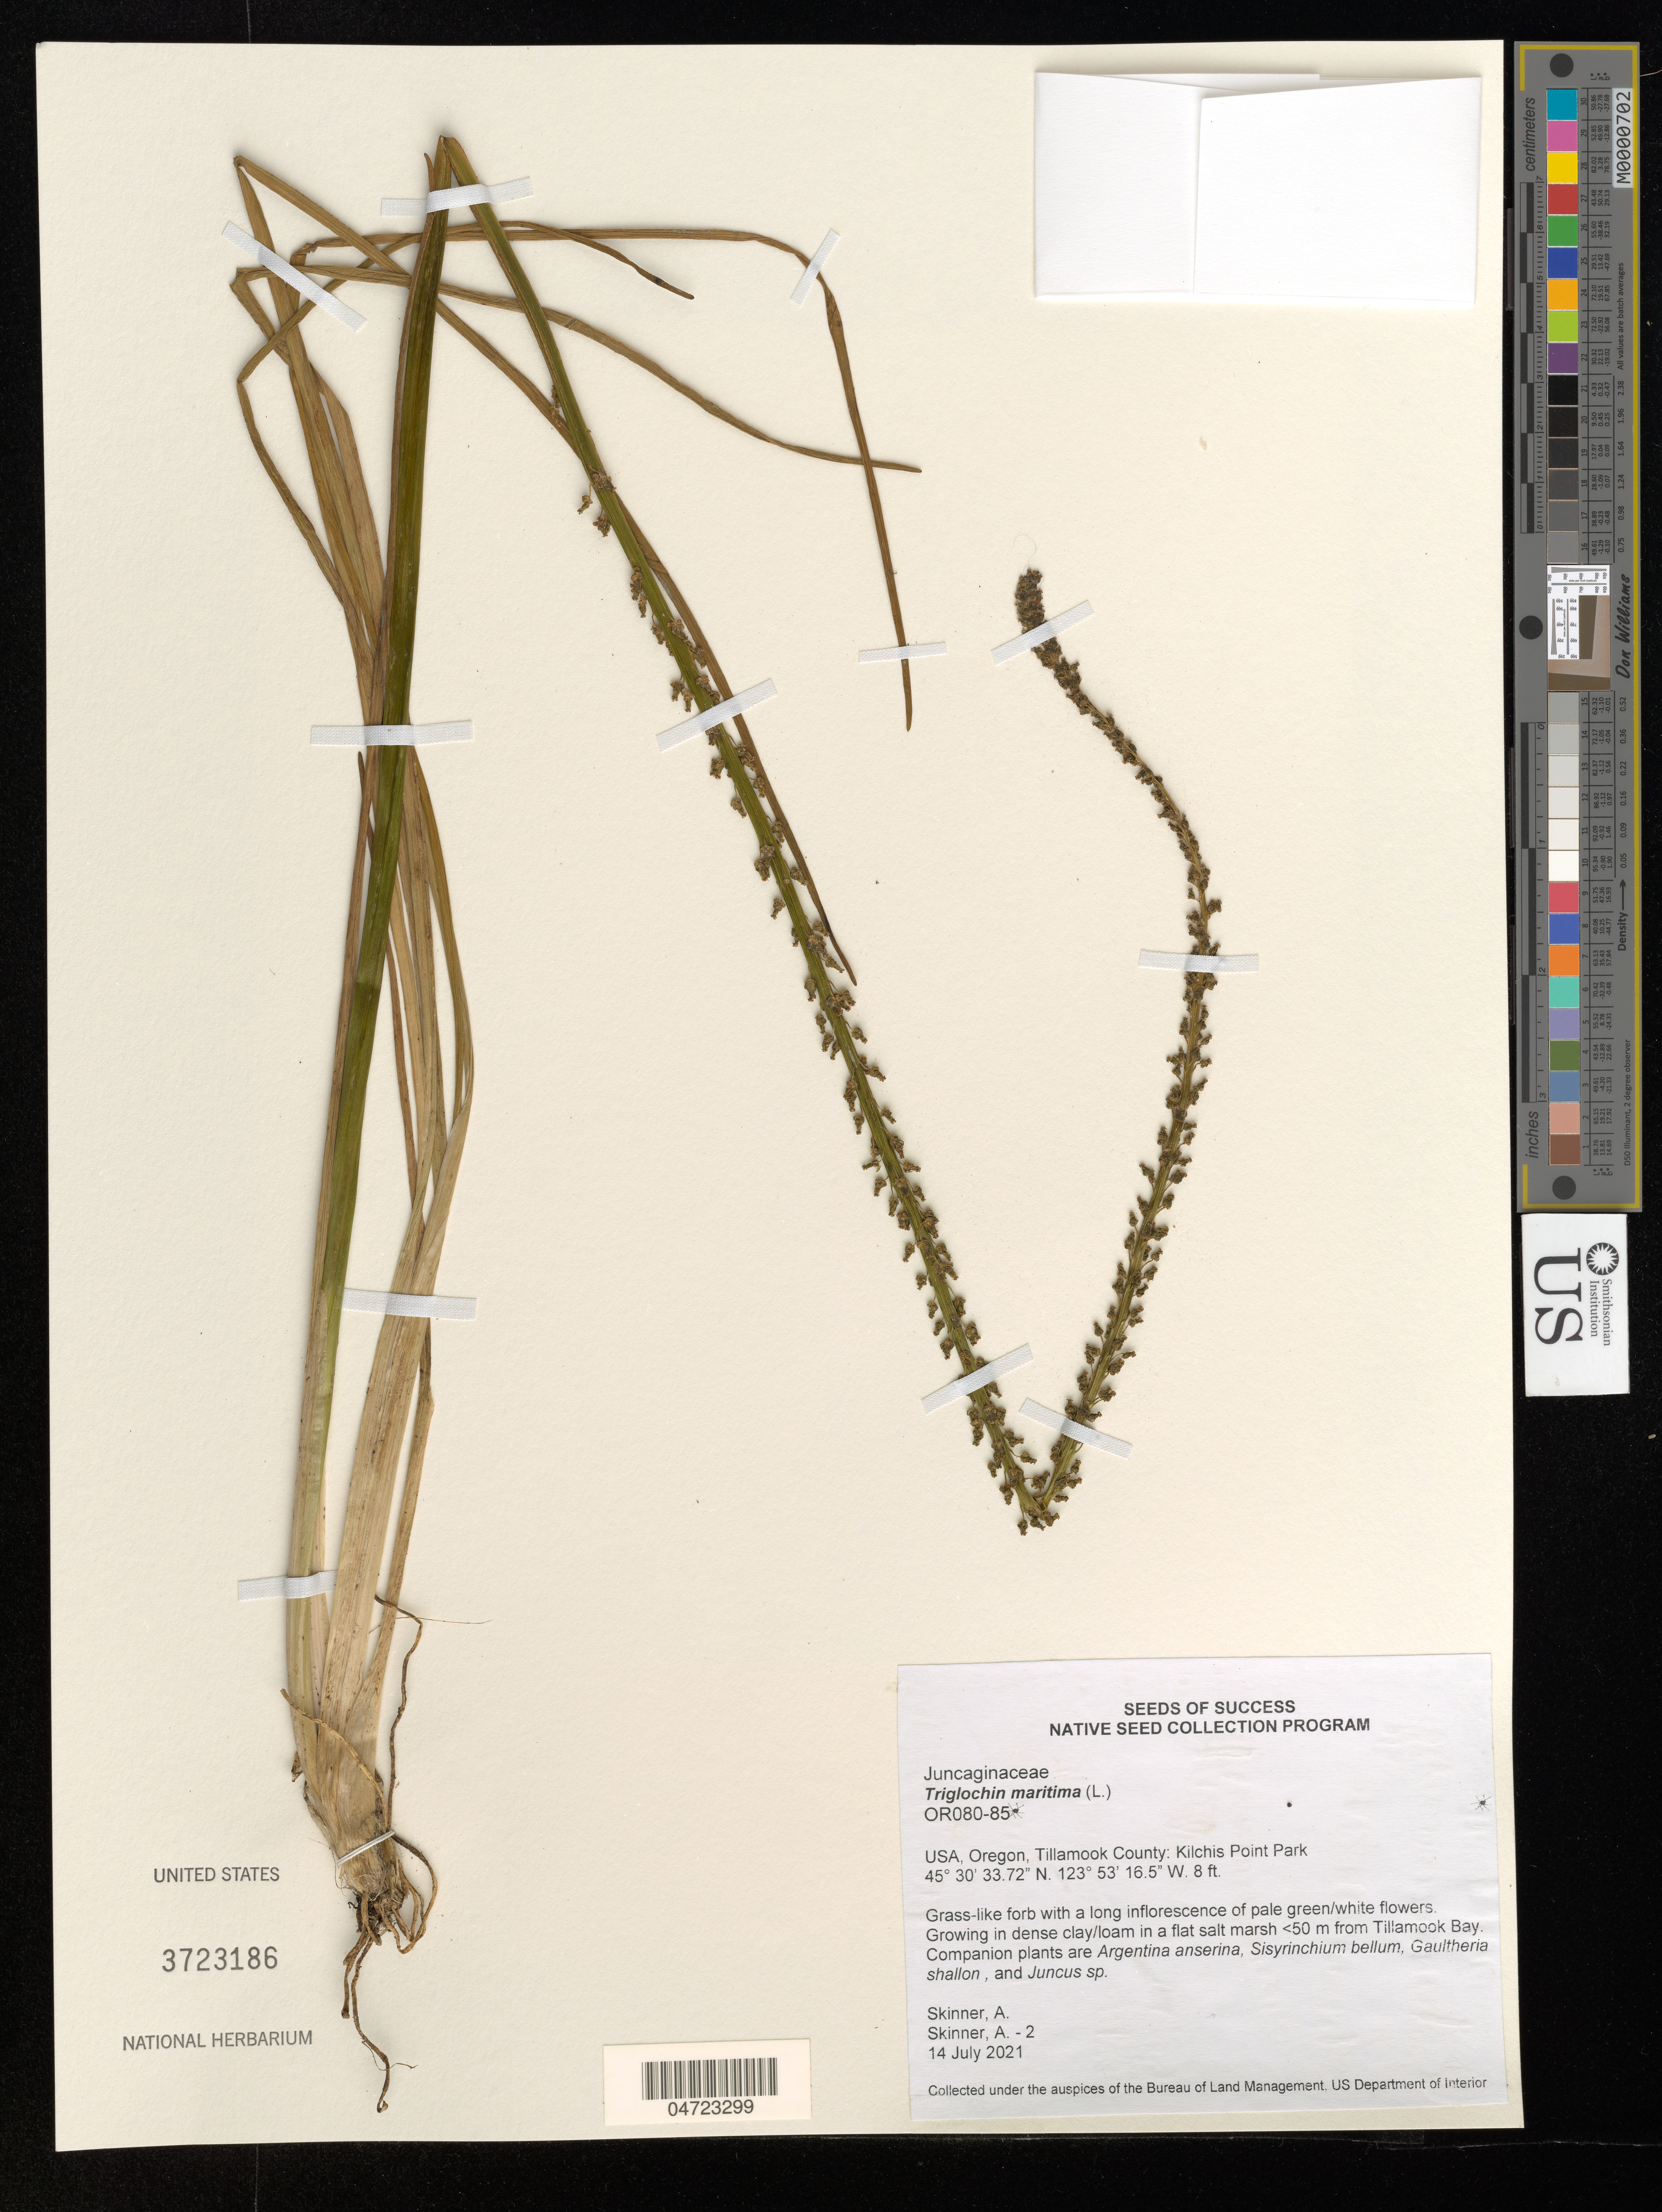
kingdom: Plantae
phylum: Tracheophyta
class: Liliopsida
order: Alismatales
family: Juncaginaceae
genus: Triglochin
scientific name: Triglochin maritima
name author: L.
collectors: A. Skinner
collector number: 2?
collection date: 2021-07-14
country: United States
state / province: Oregon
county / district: Tilamook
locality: Tillamook County: Kilchis Point Park.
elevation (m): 2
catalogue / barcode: US 3723186